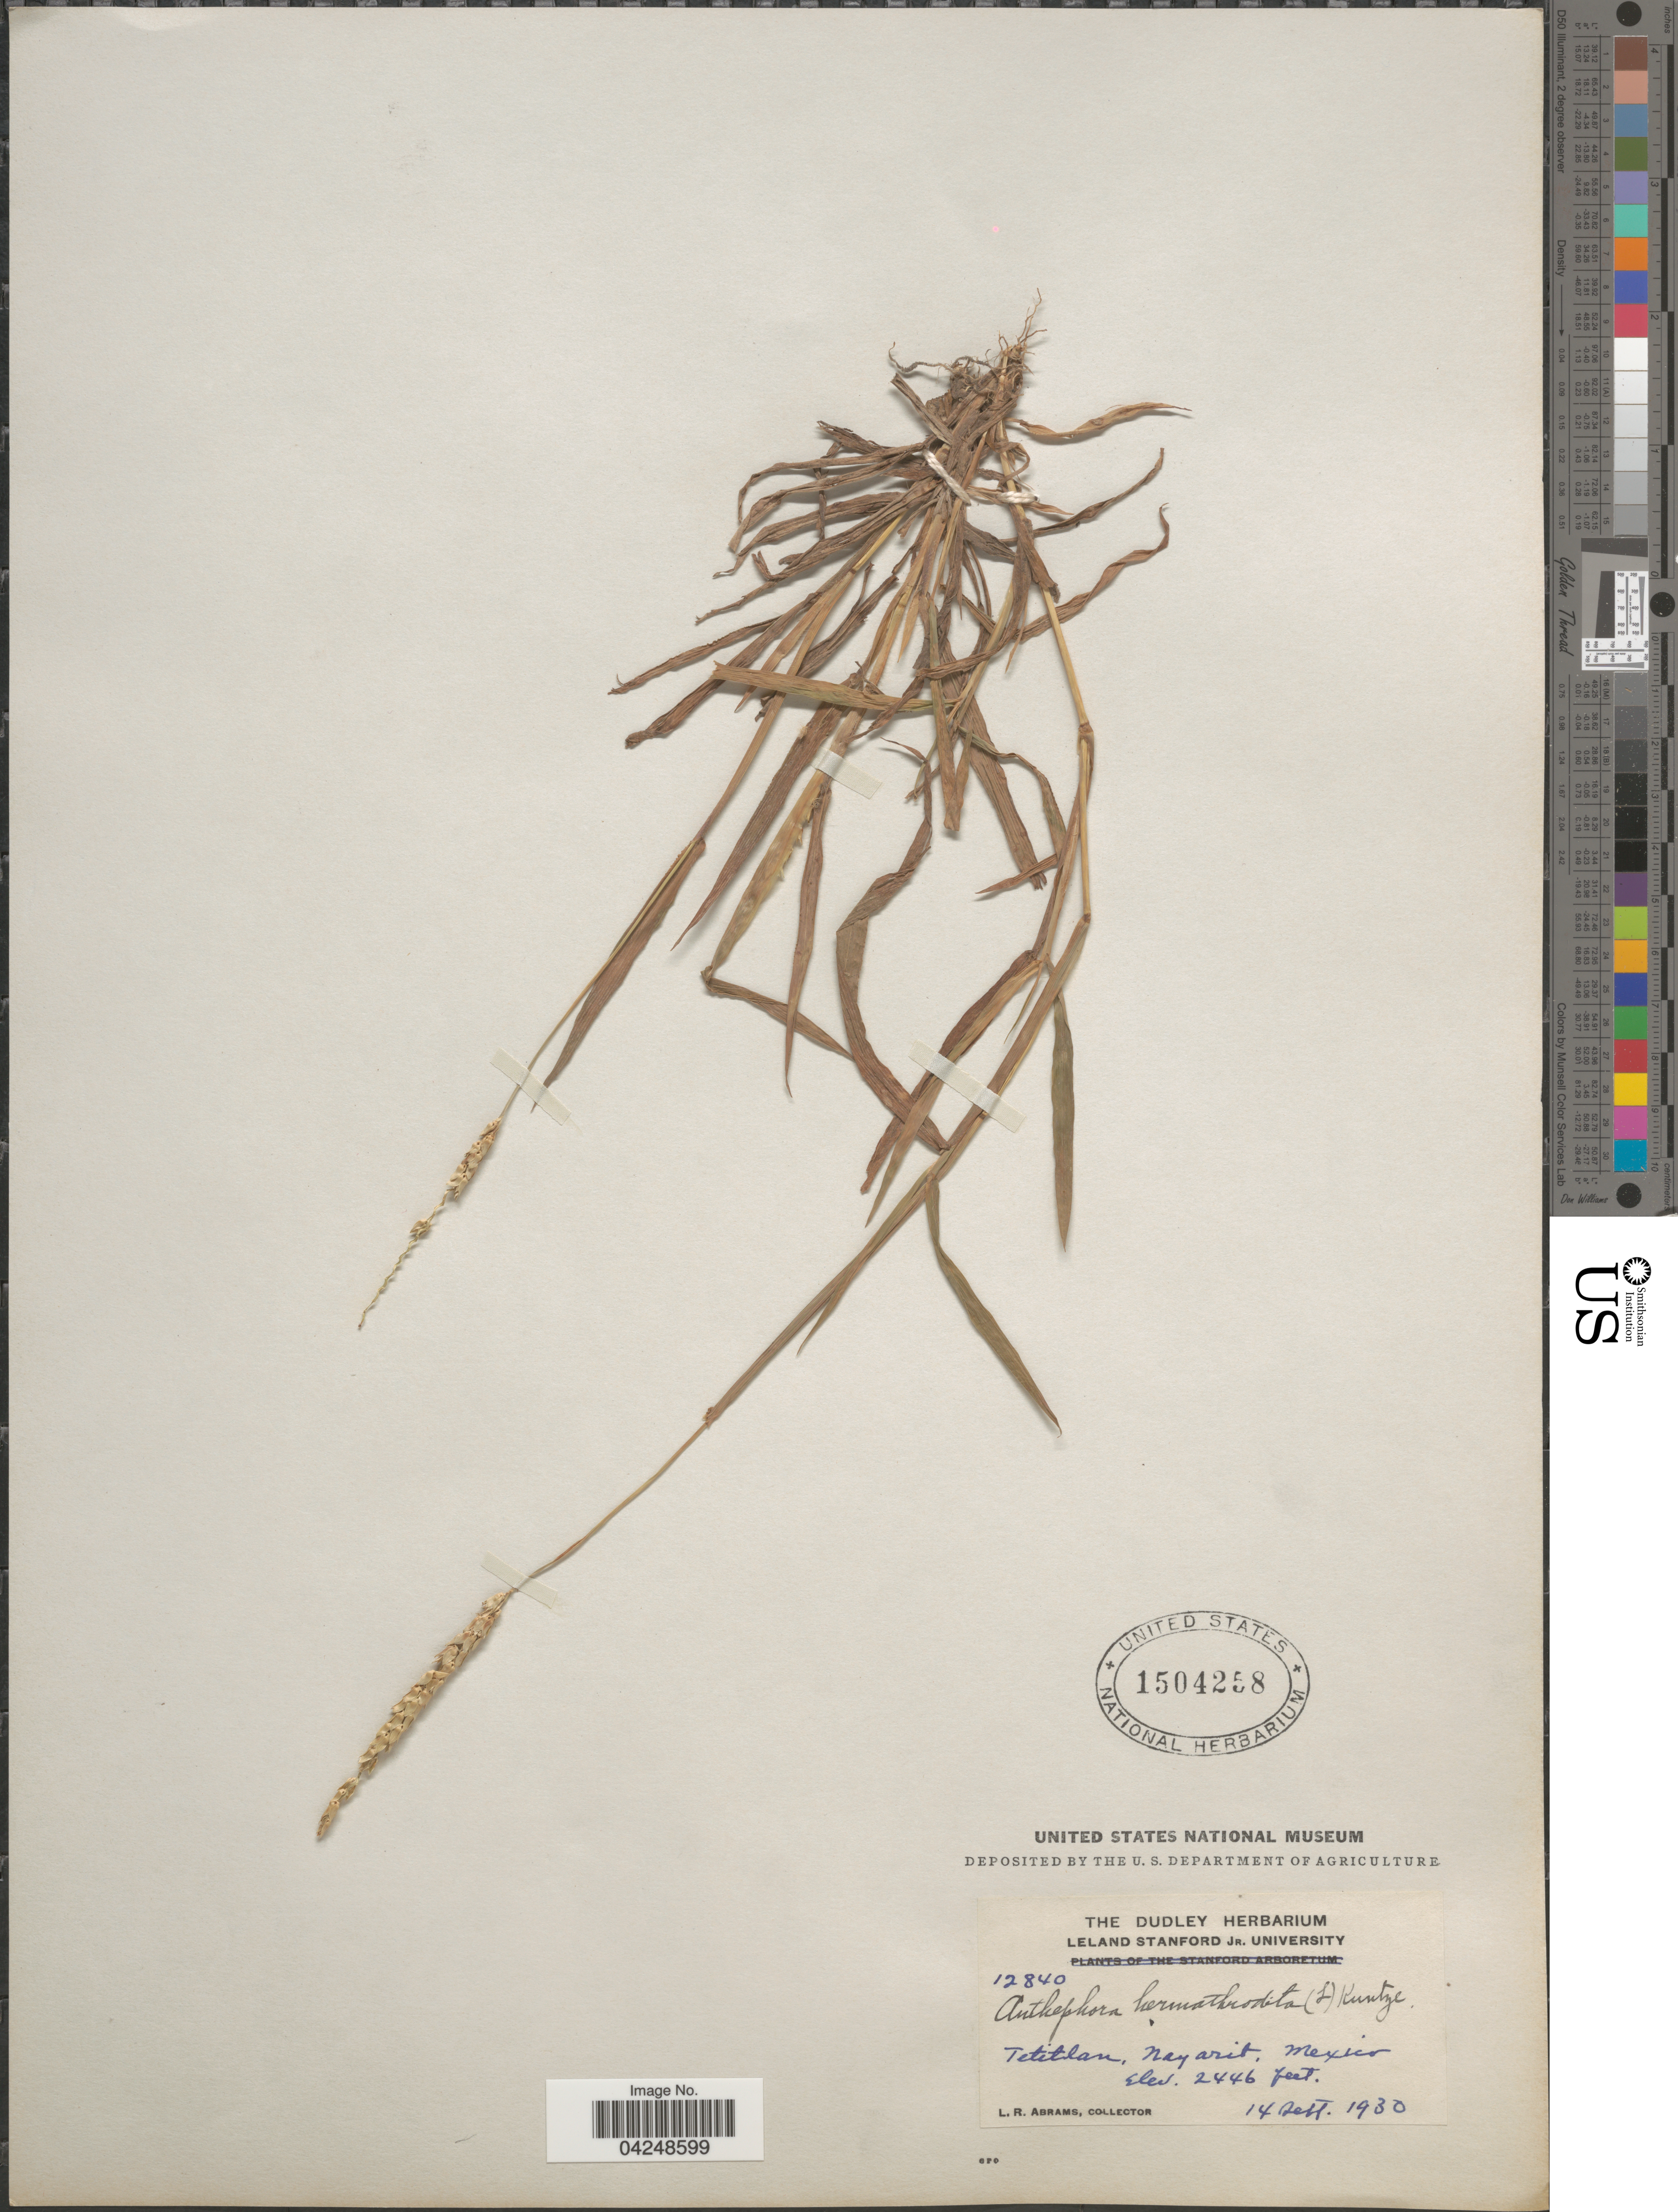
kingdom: Plantae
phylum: Tracheophyta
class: Liliopsida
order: Poales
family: Poaceae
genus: Anthephora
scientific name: Anthephora hermaphrodita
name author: (L.) Kuntze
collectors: L. Abrams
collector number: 12840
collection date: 1930-09-14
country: Mexico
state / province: Nayarit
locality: Tetitlan.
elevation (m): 746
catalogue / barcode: US 1504258